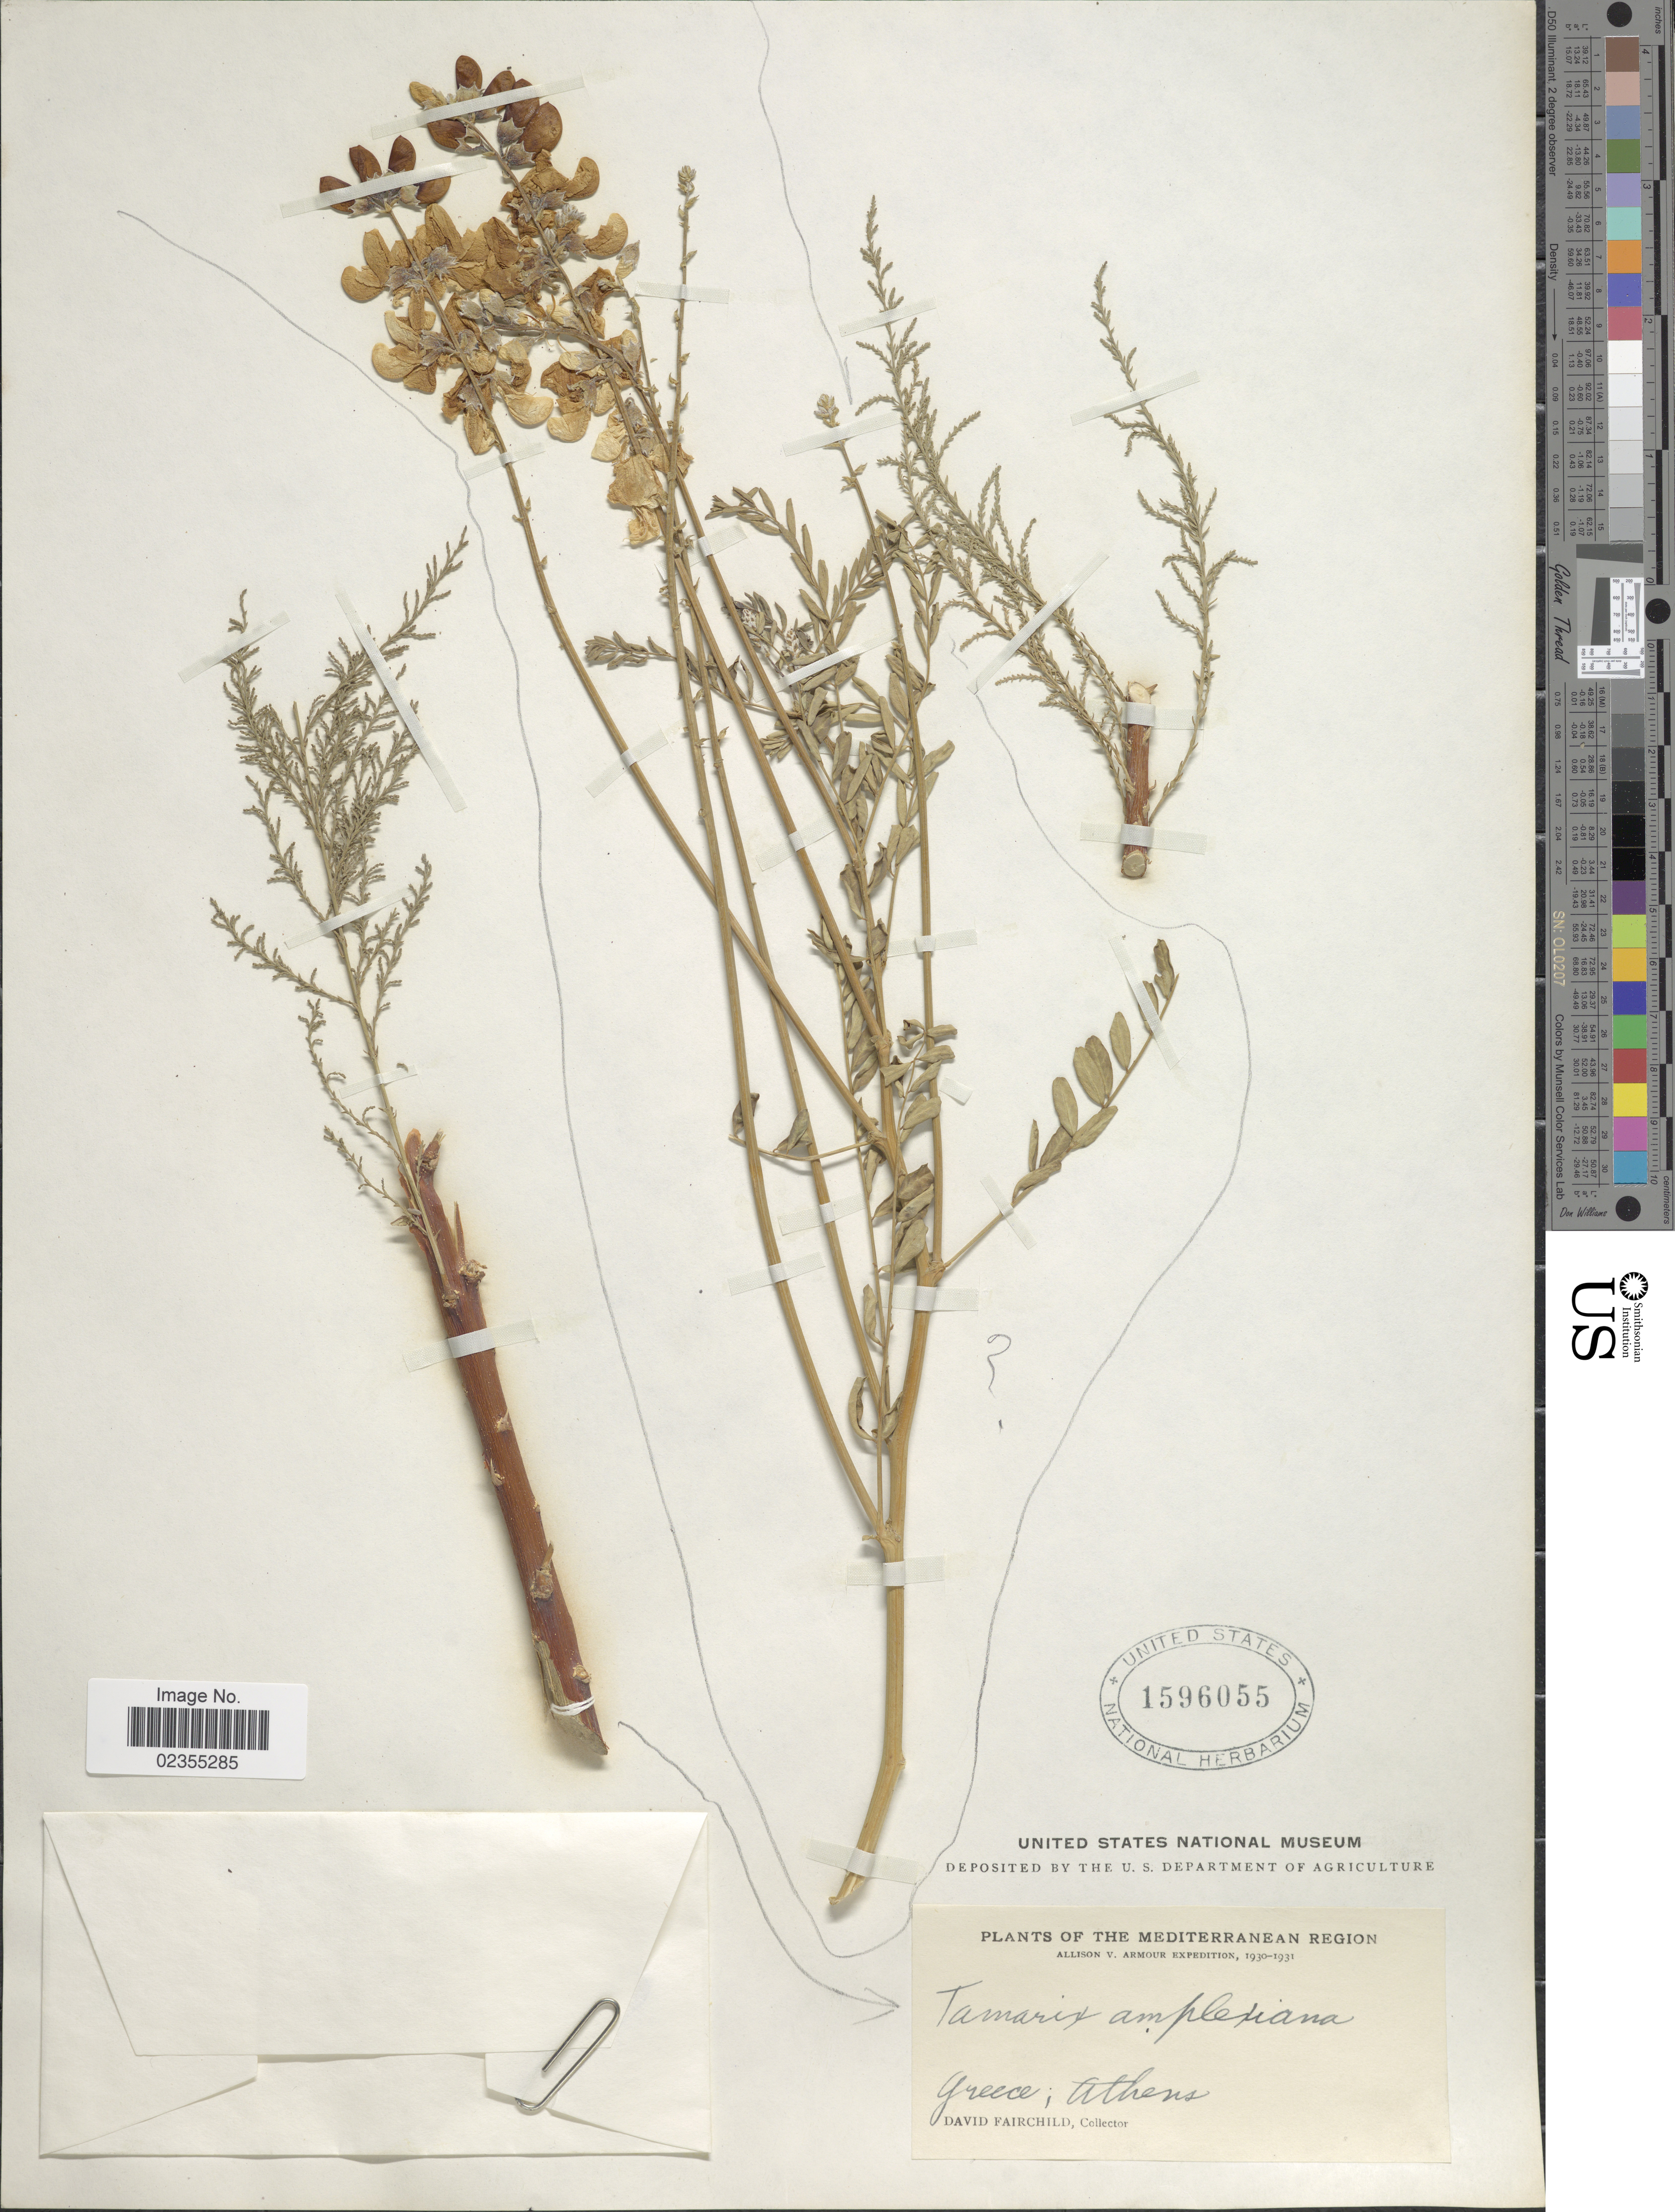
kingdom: Plantae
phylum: Tracheophyta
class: Magnoliopsida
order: Fabales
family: Fabaceae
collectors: D. Fairchild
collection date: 1930/1931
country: Greece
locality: Mediterranean Region. Greece; Athens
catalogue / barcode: US 1596055